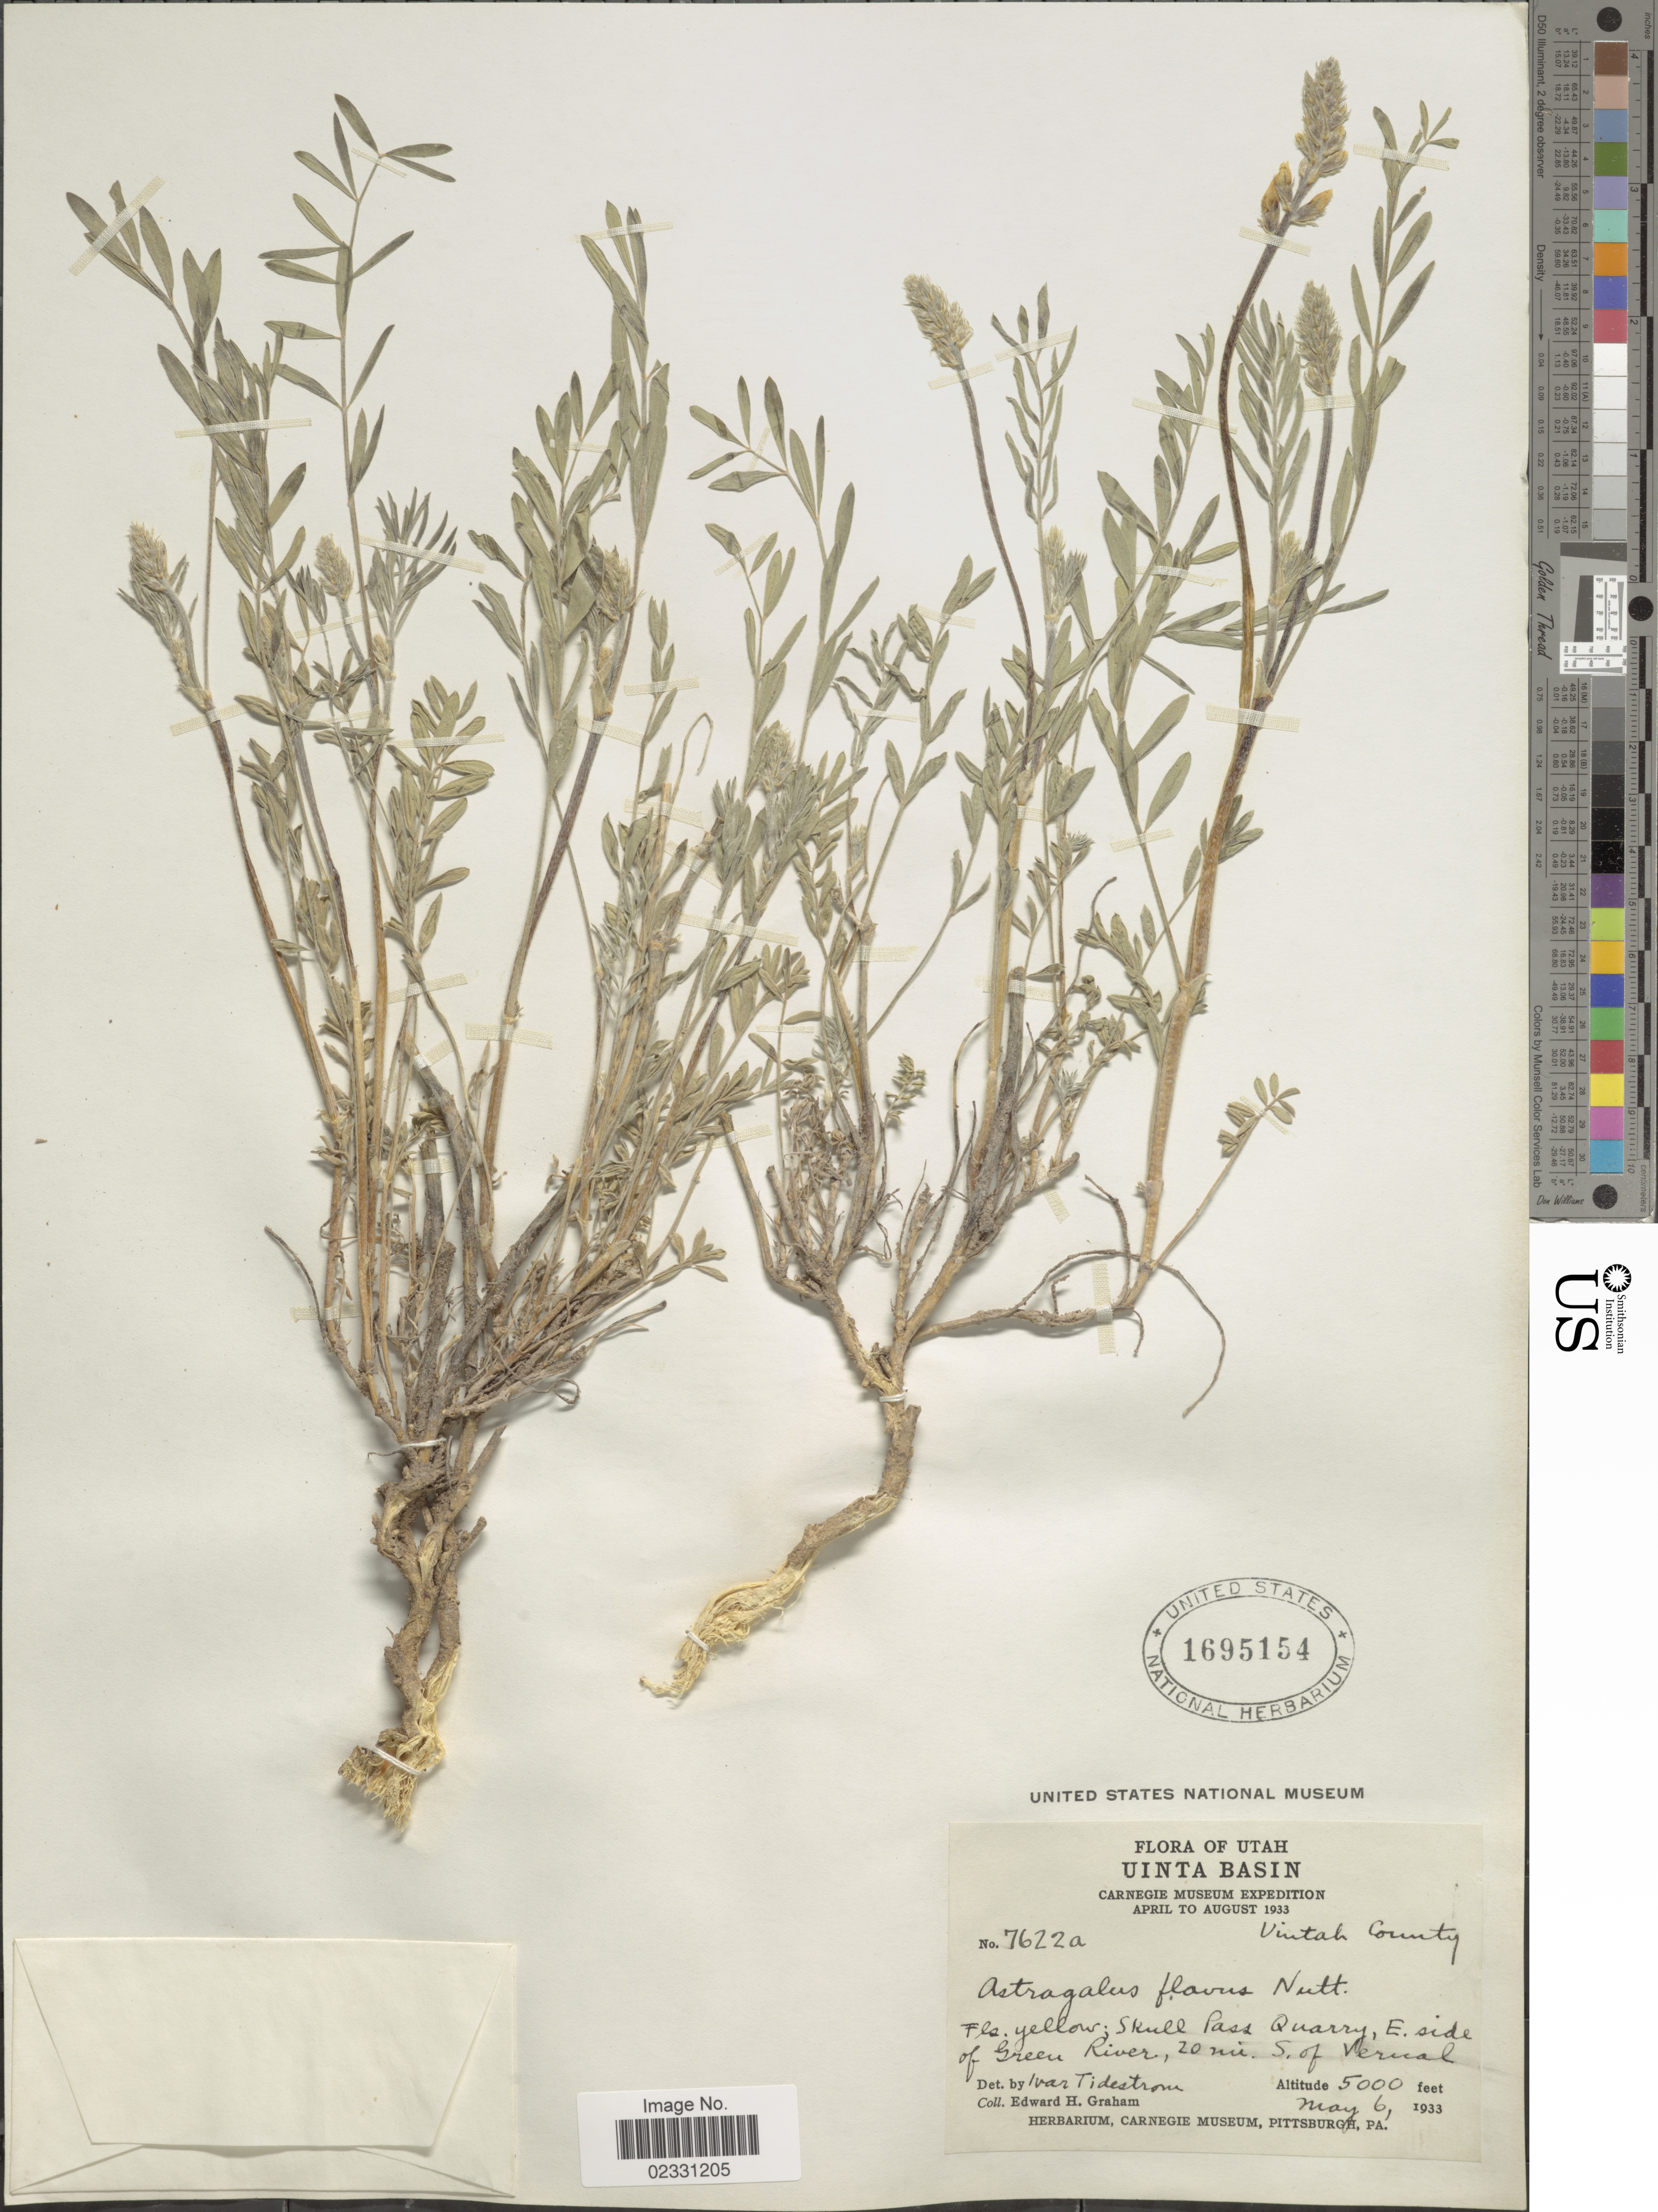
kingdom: Plantae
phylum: Tracheophyta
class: Magnoliopsida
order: Fabales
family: Fabaceae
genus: Astragalus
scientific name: Astragalus flavus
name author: Torr. & A. Gray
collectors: E. H. Graham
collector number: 7622a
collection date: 1933-05-06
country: United States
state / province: Utah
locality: Uintah Basin. Skull Pass Quarry, E. side of Green River, 20 mi. S. of Verual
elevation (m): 1524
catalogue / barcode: US 1695154